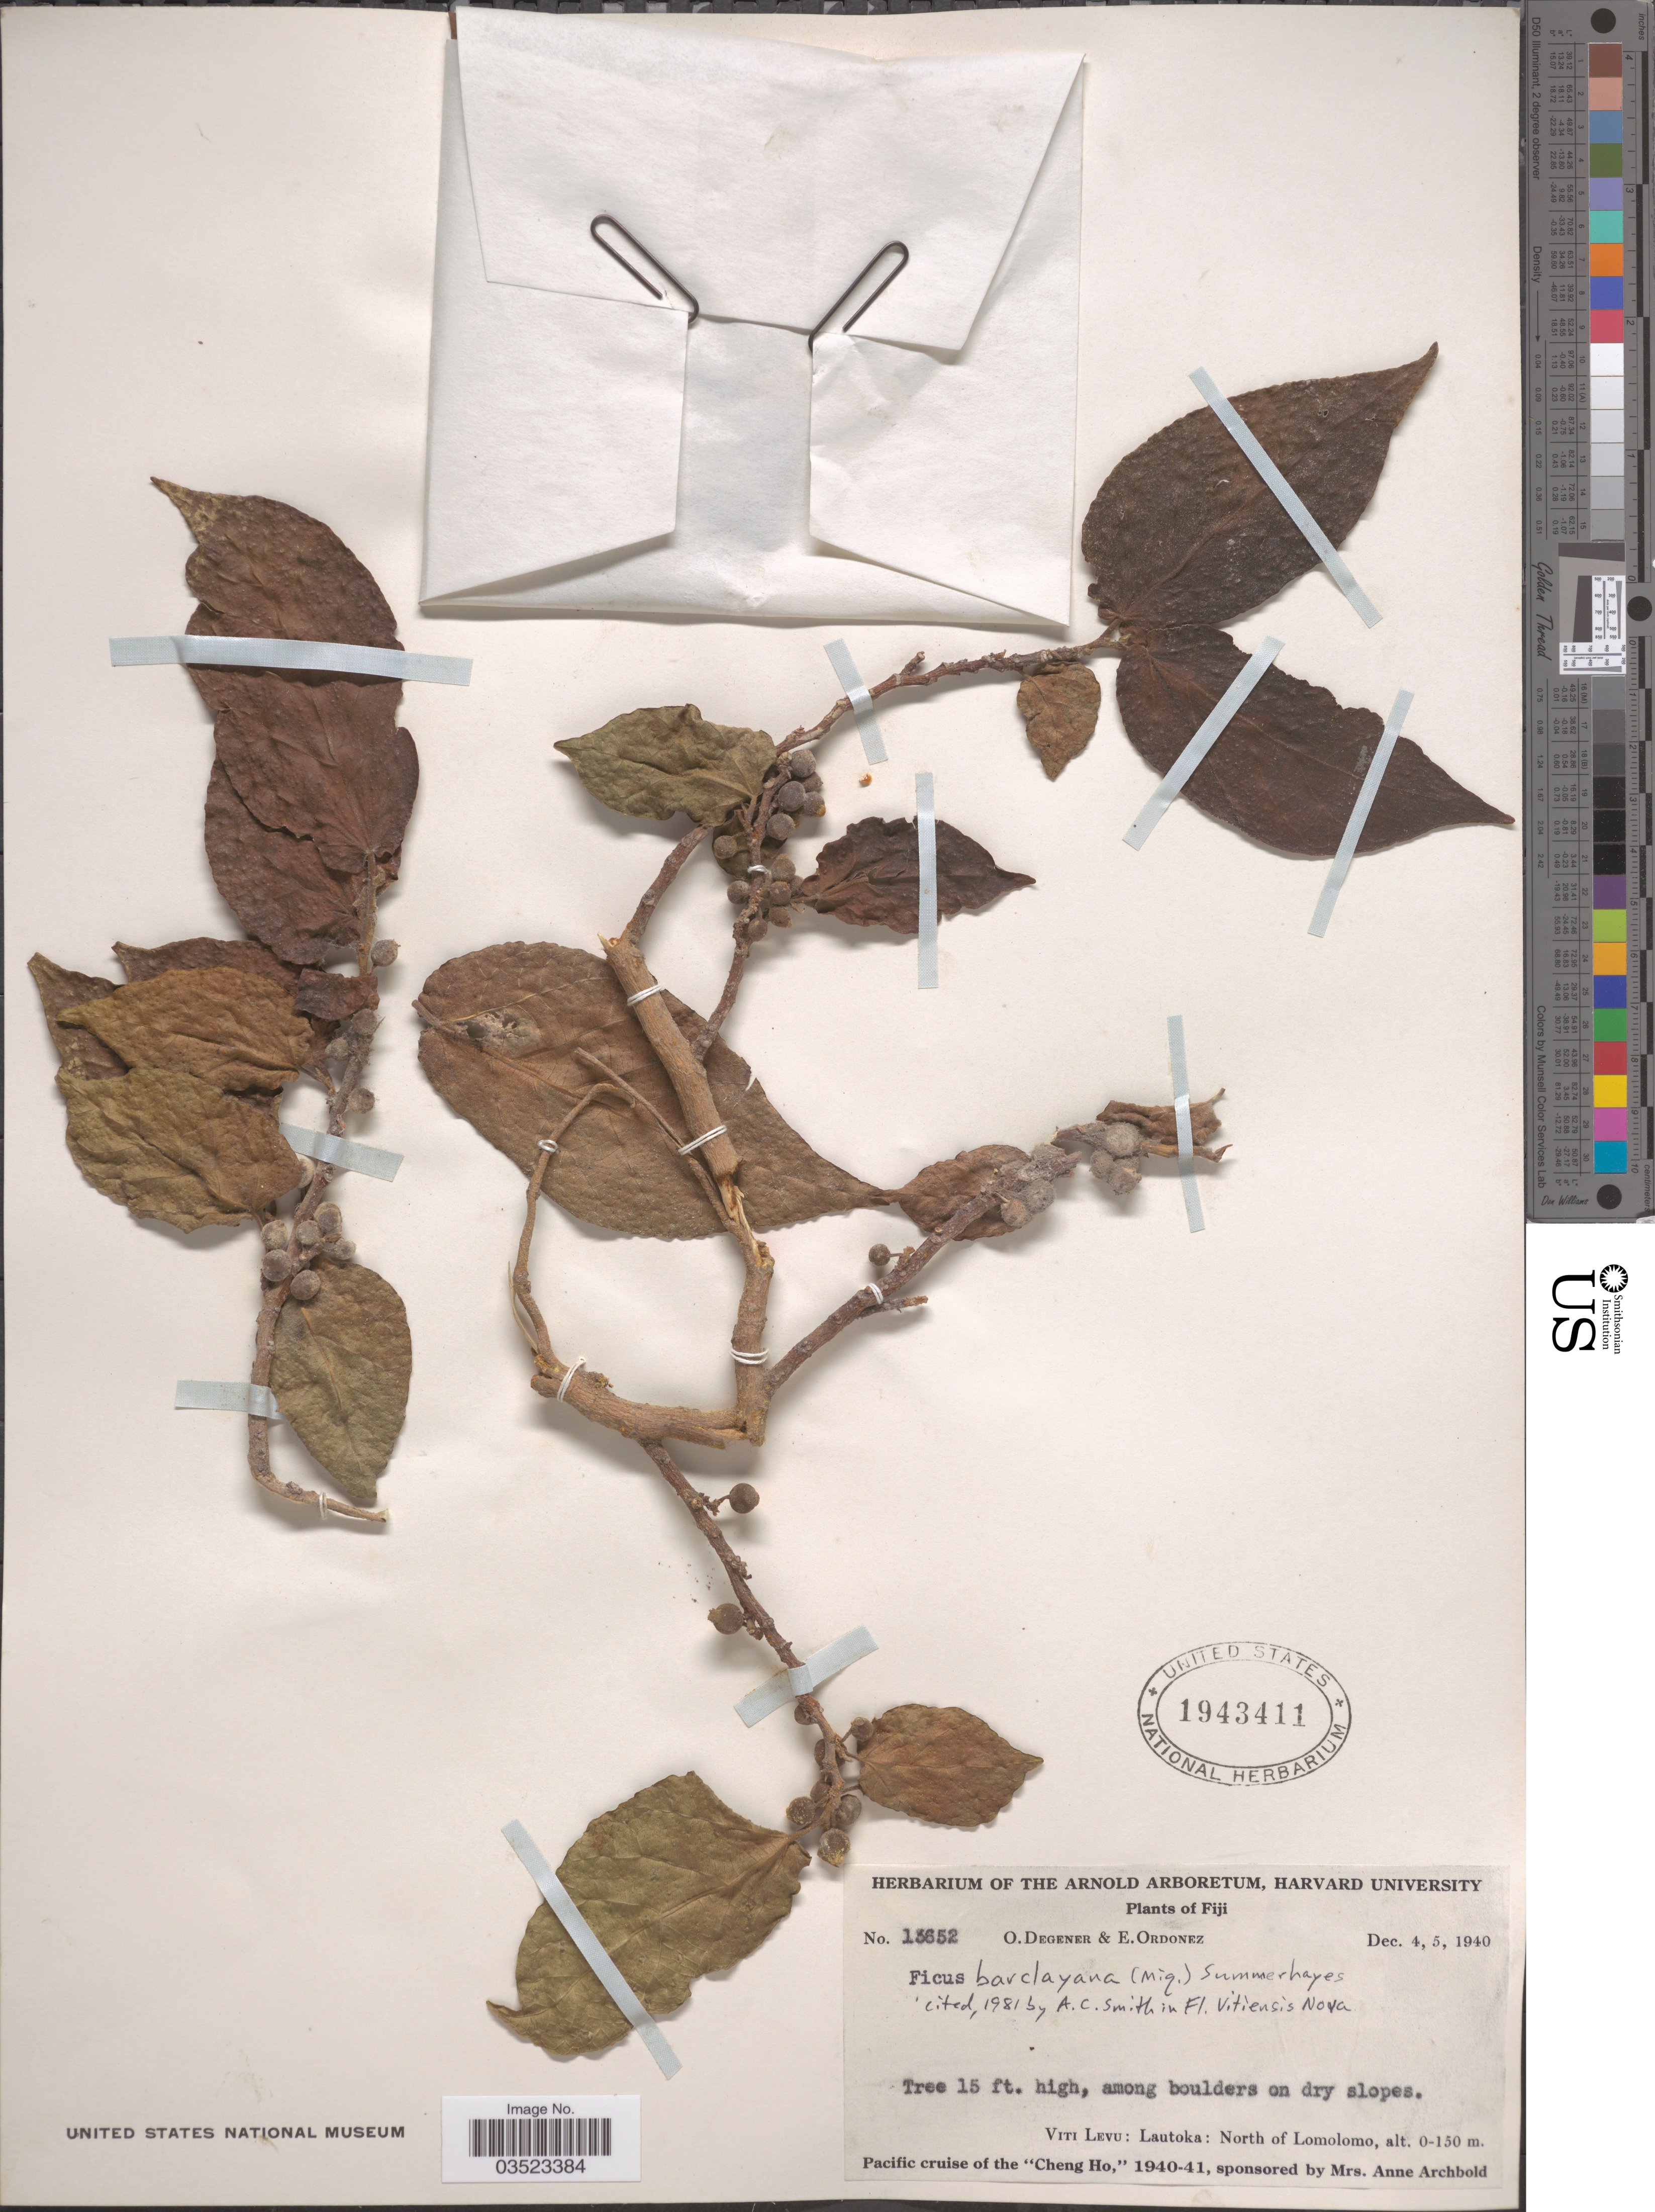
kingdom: Plantae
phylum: Tracheophyta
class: Magnoliopsida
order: Rosales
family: Moraceae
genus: Ficus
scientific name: Ficus barclayana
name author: (Miq.) Summerh.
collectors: O. Degener & E. Ordonez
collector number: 13652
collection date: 1940-12-04/1940-12-05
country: Fiji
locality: Viti Levu: Lautoka: North of Lomolomo.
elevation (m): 0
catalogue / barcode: US 1943411